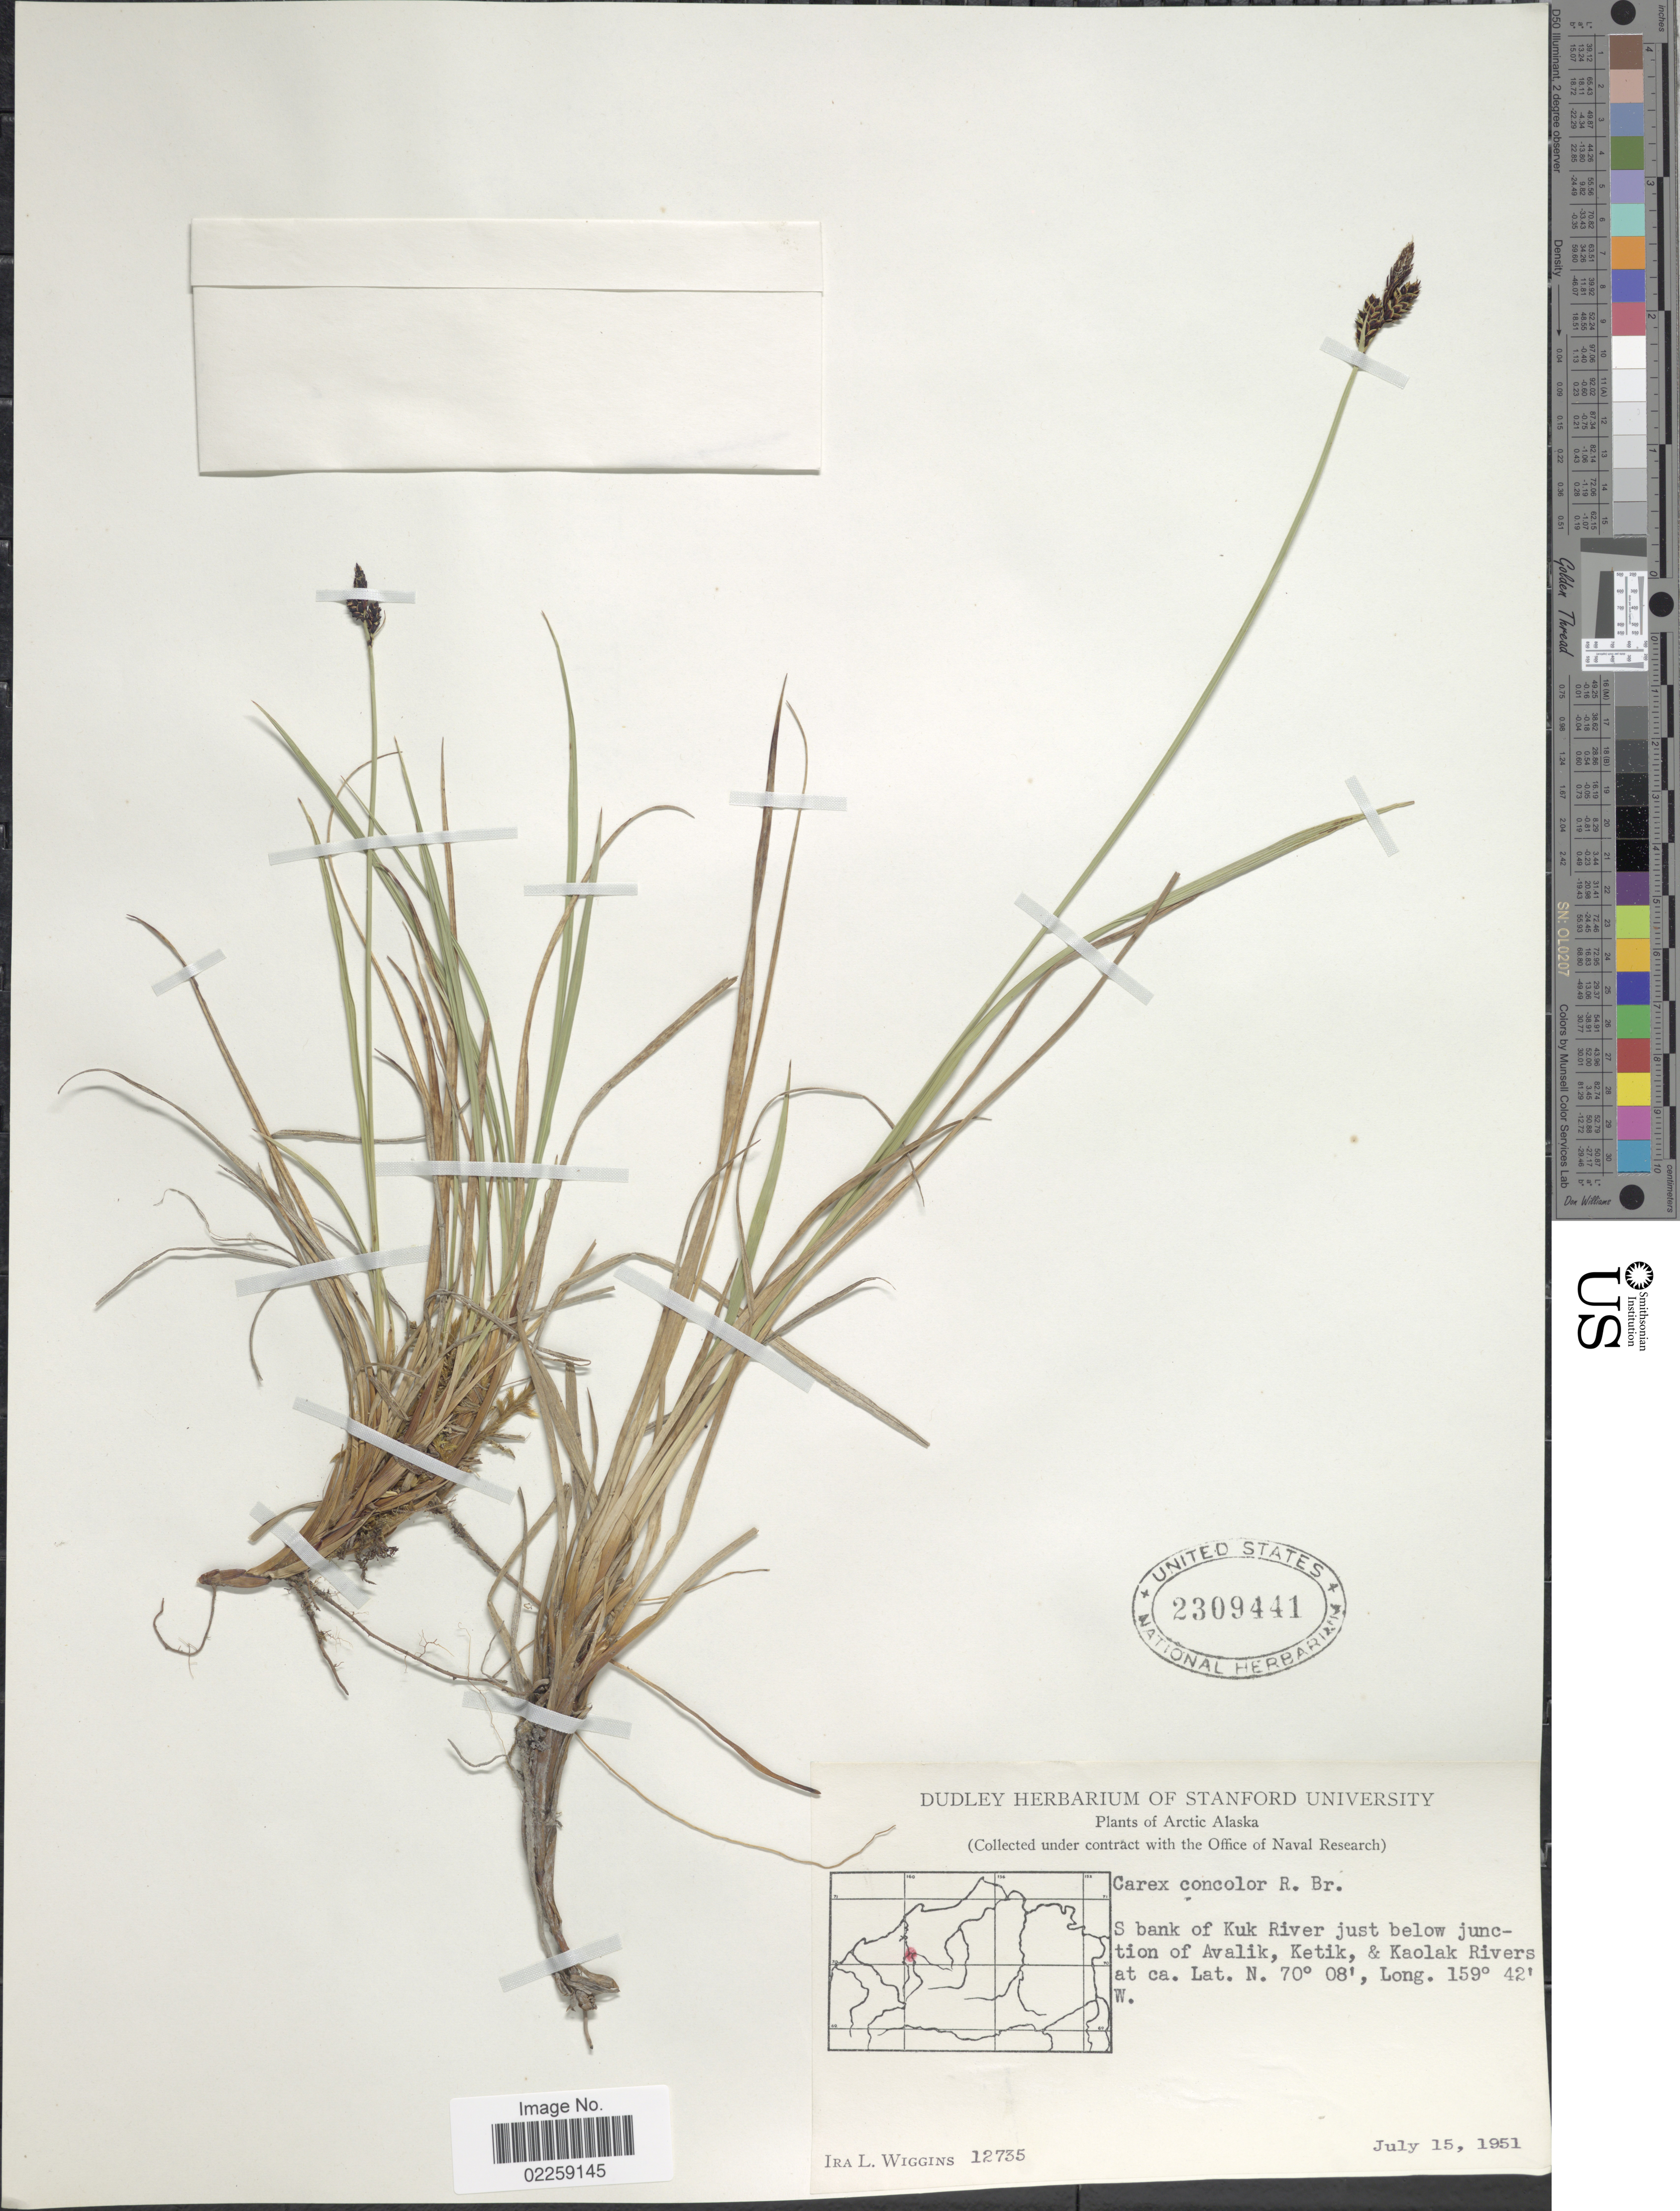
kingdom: Plantae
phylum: Tracheophyta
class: Liliopsida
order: Poales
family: Cyperaceae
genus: Carex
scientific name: Carex bigelowii subsp. lugens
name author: (Holm) T.V. Egorova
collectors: I. L. Wiggins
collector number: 12735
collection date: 1951-07-15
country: United States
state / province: Alaska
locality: S bank of Kuk River just below junction of Avalik, Ketik, Kaolak Rivers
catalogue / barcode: US 2309441